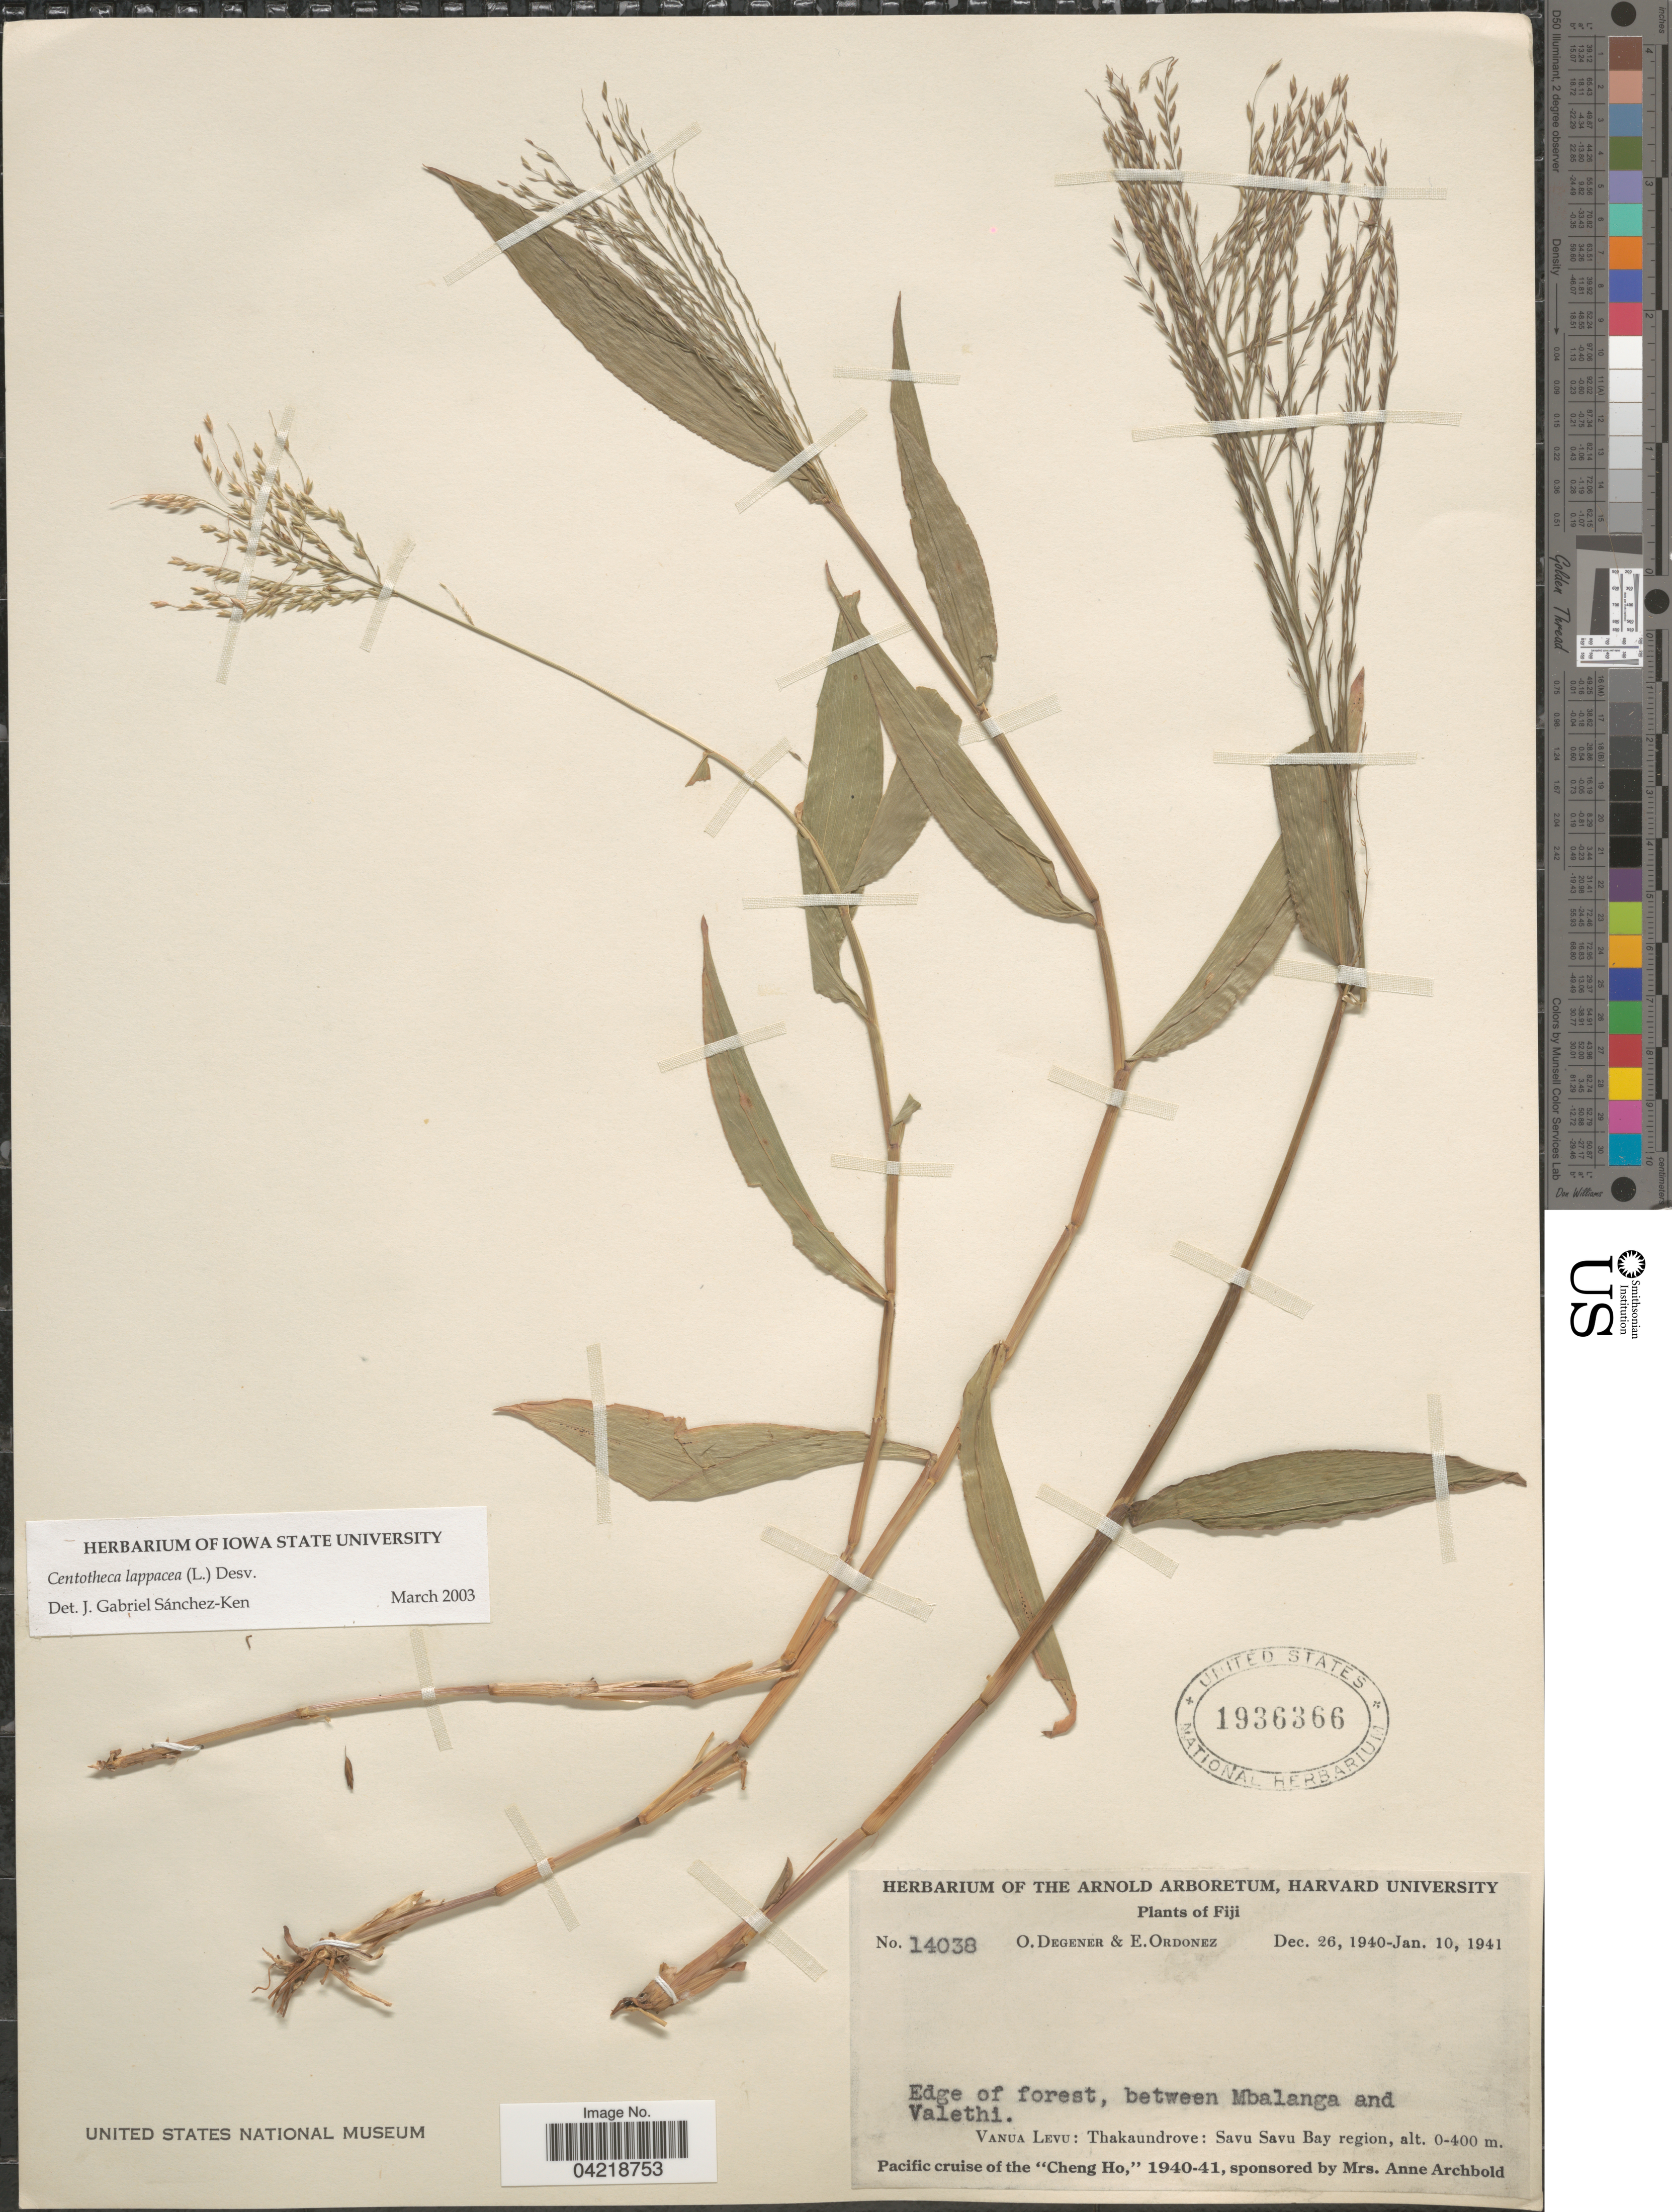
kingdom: Plantae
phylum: Tracheophyta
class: Liliopsida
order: Poales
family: Poaceae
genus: Centotheca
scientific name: Centotheca lappacea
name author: (L.) Desv.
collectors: O. Degener & E. Ordonez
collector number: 14038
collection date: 1940-12-26/1941-01-10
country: Fiji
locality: Edge of forest, between Mbalanga and Valethi. Vanua Levu: Thakaundrove: Savu Savu Bay region.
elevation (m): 0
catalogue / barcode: US 1936366